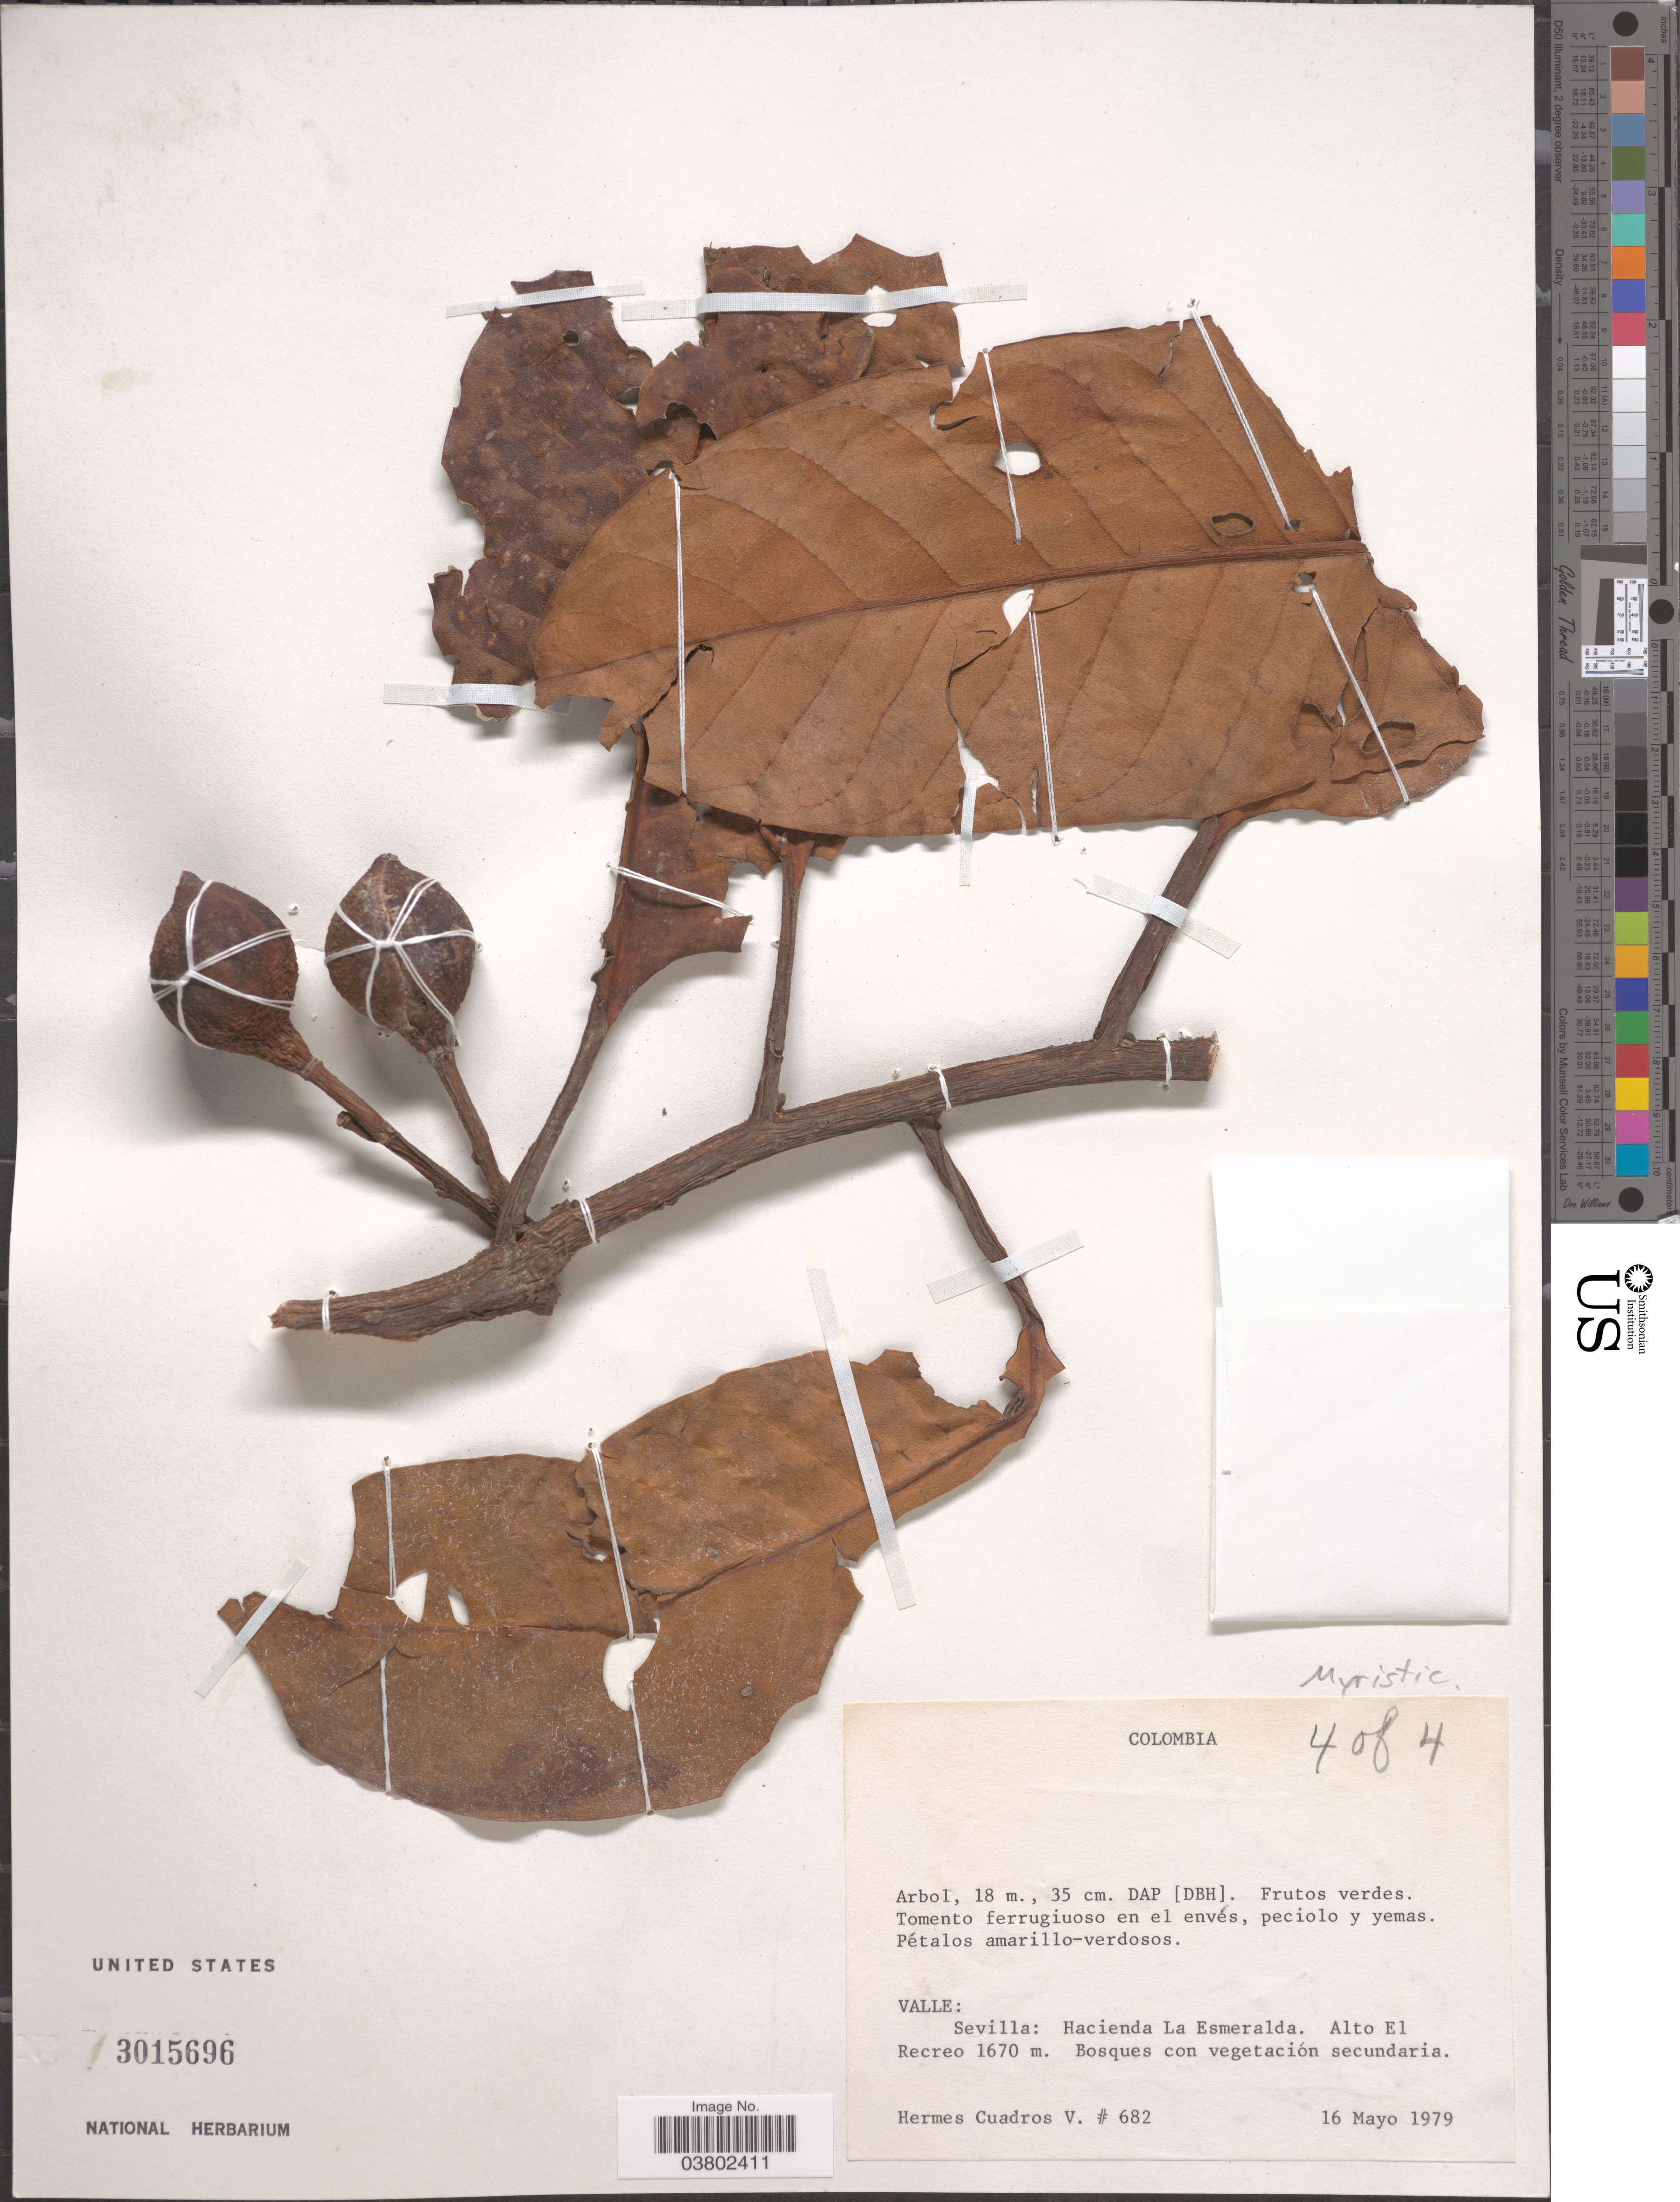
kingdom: Plantae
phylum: Tracheophyta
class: Magnoliopsida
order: Magnoliales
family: Myristicaceae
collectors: H. Cuadros V.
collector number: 682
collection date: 1979-05-16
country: Colombia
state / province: Valle del Cauca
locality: Valle: Sevilla: Hacienda La Esmeralda. Alto El Recreo.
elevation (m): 1670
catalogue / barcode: US 3015696